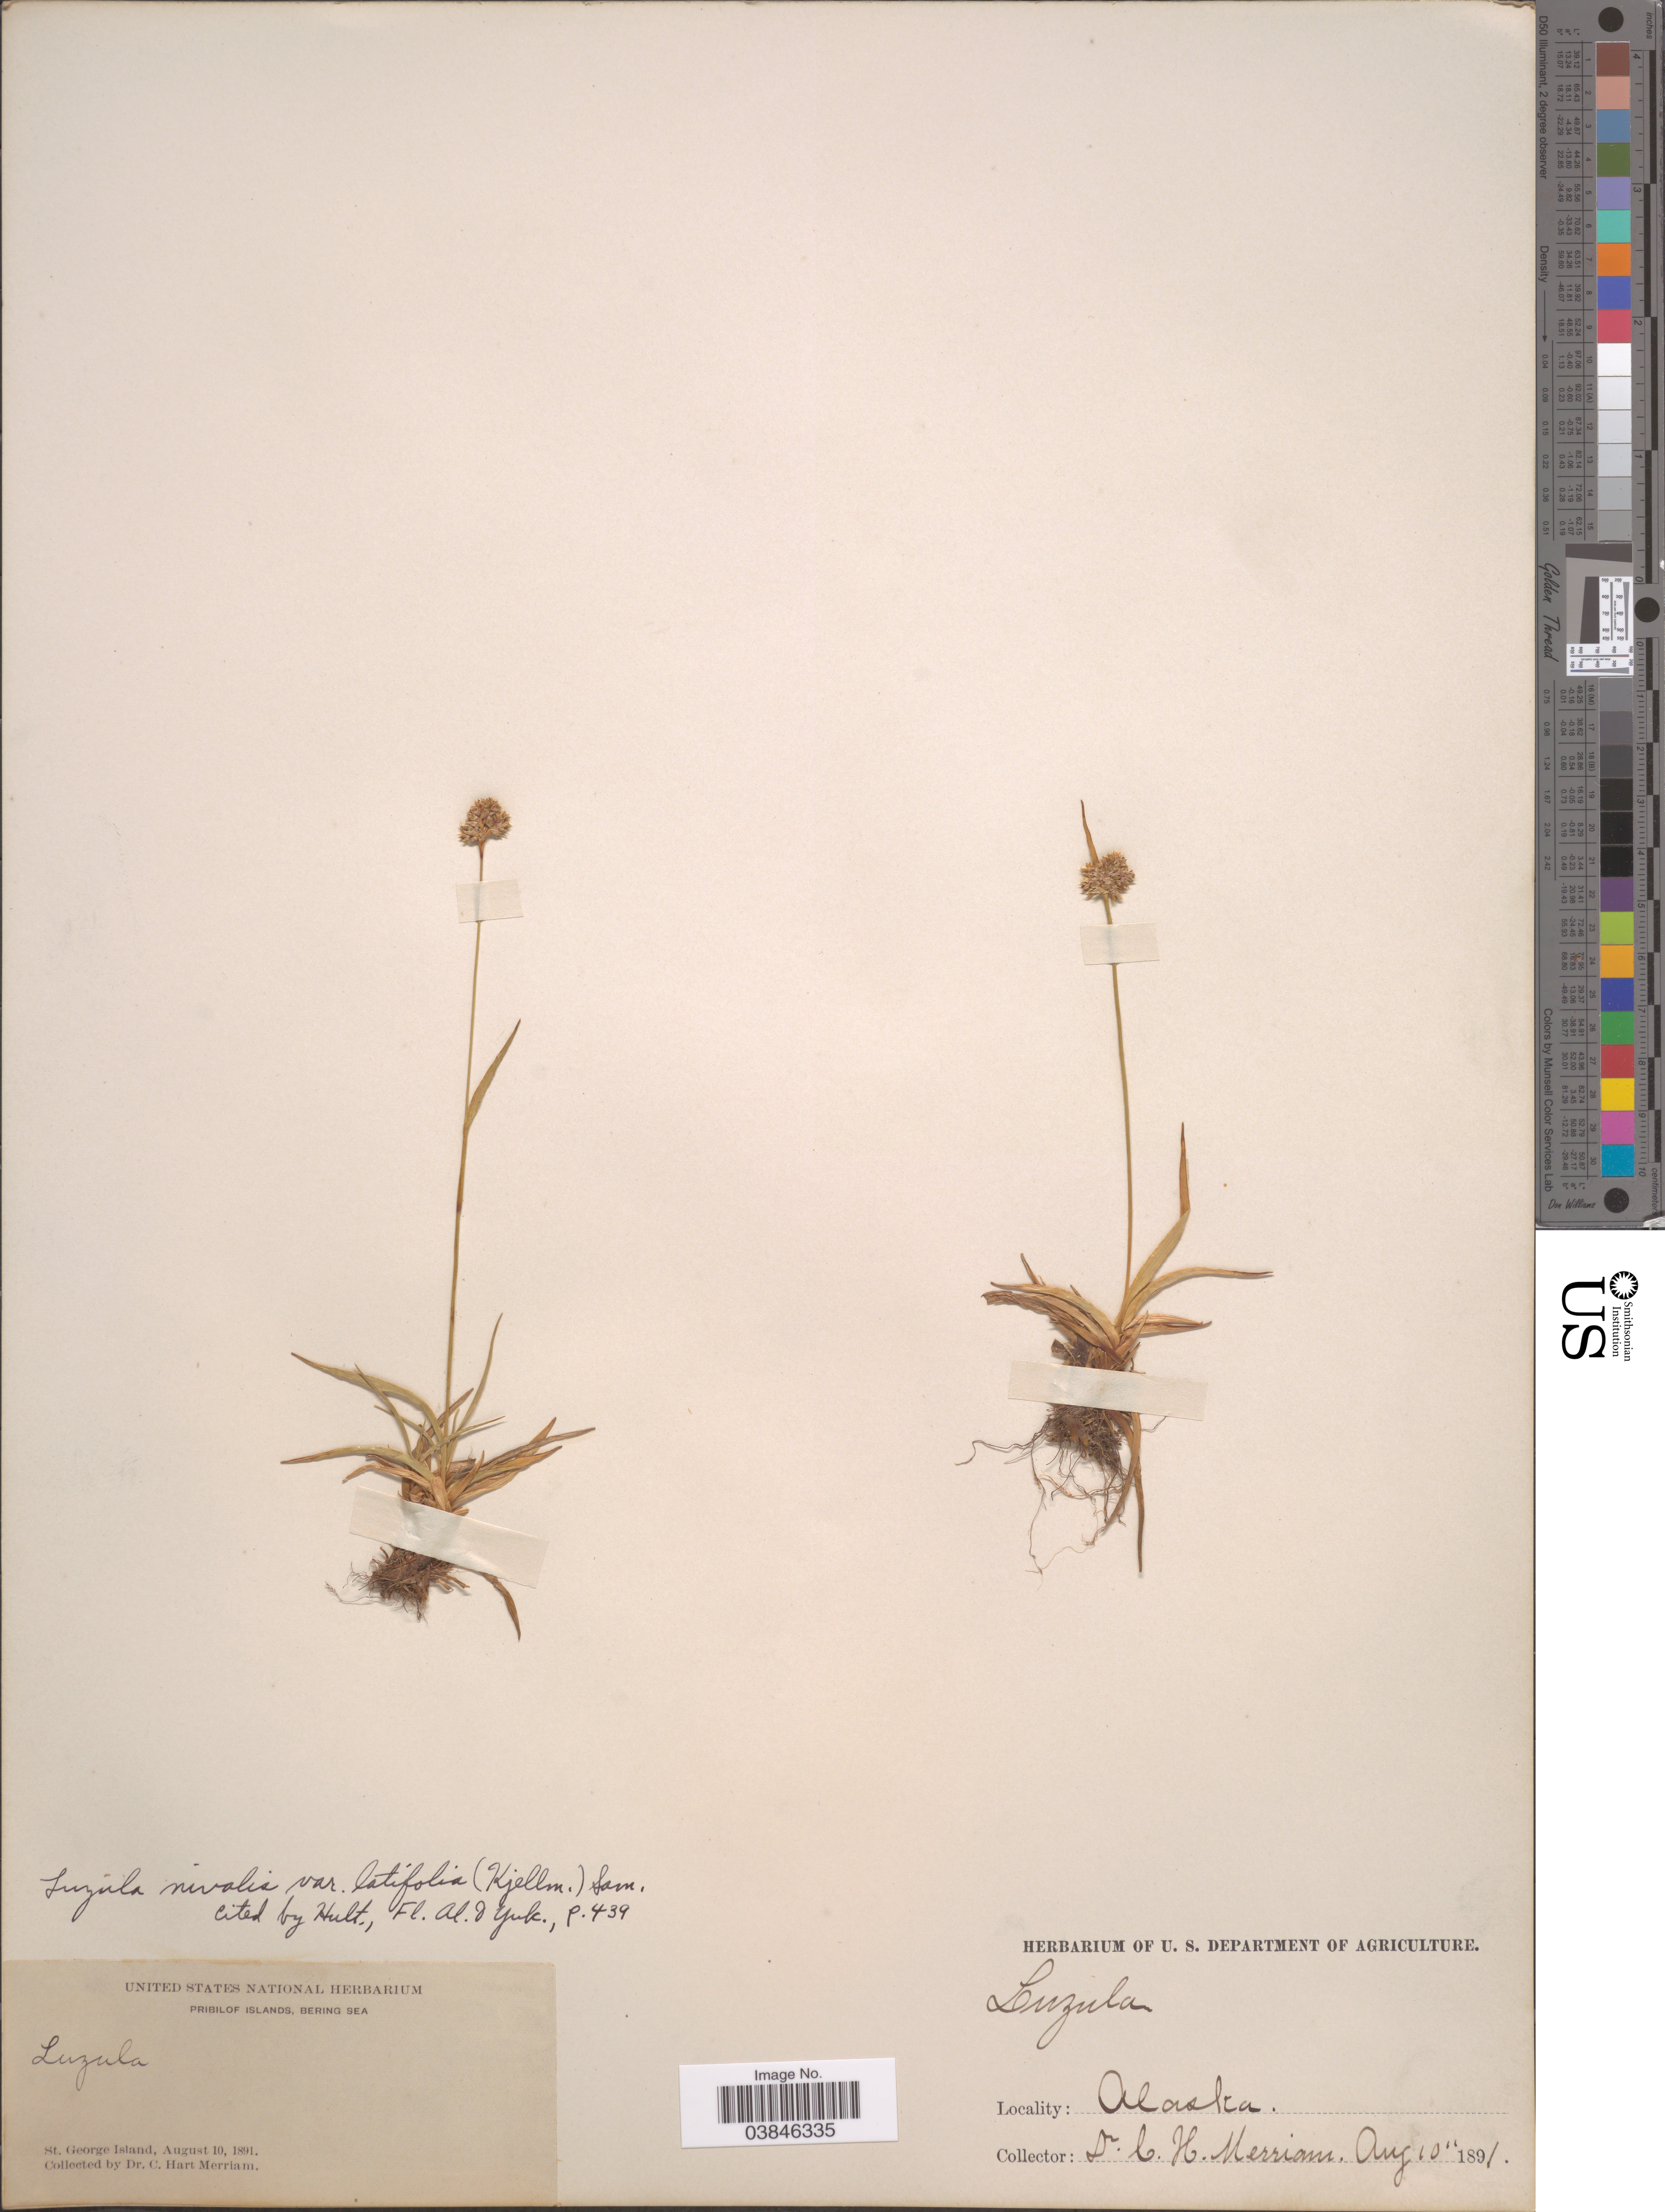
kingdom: Plantae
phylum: Tracheophyta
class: Liliopsida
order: Poales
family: Juncaceae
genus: Luzula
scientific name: Luzula nivalis var. latifolia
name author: Sam. ex Hultén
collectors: C. Merriam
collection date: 1891-08-10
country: United States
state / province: Alaska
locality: Pribilof Islands, Bering Sea. St. George Island.